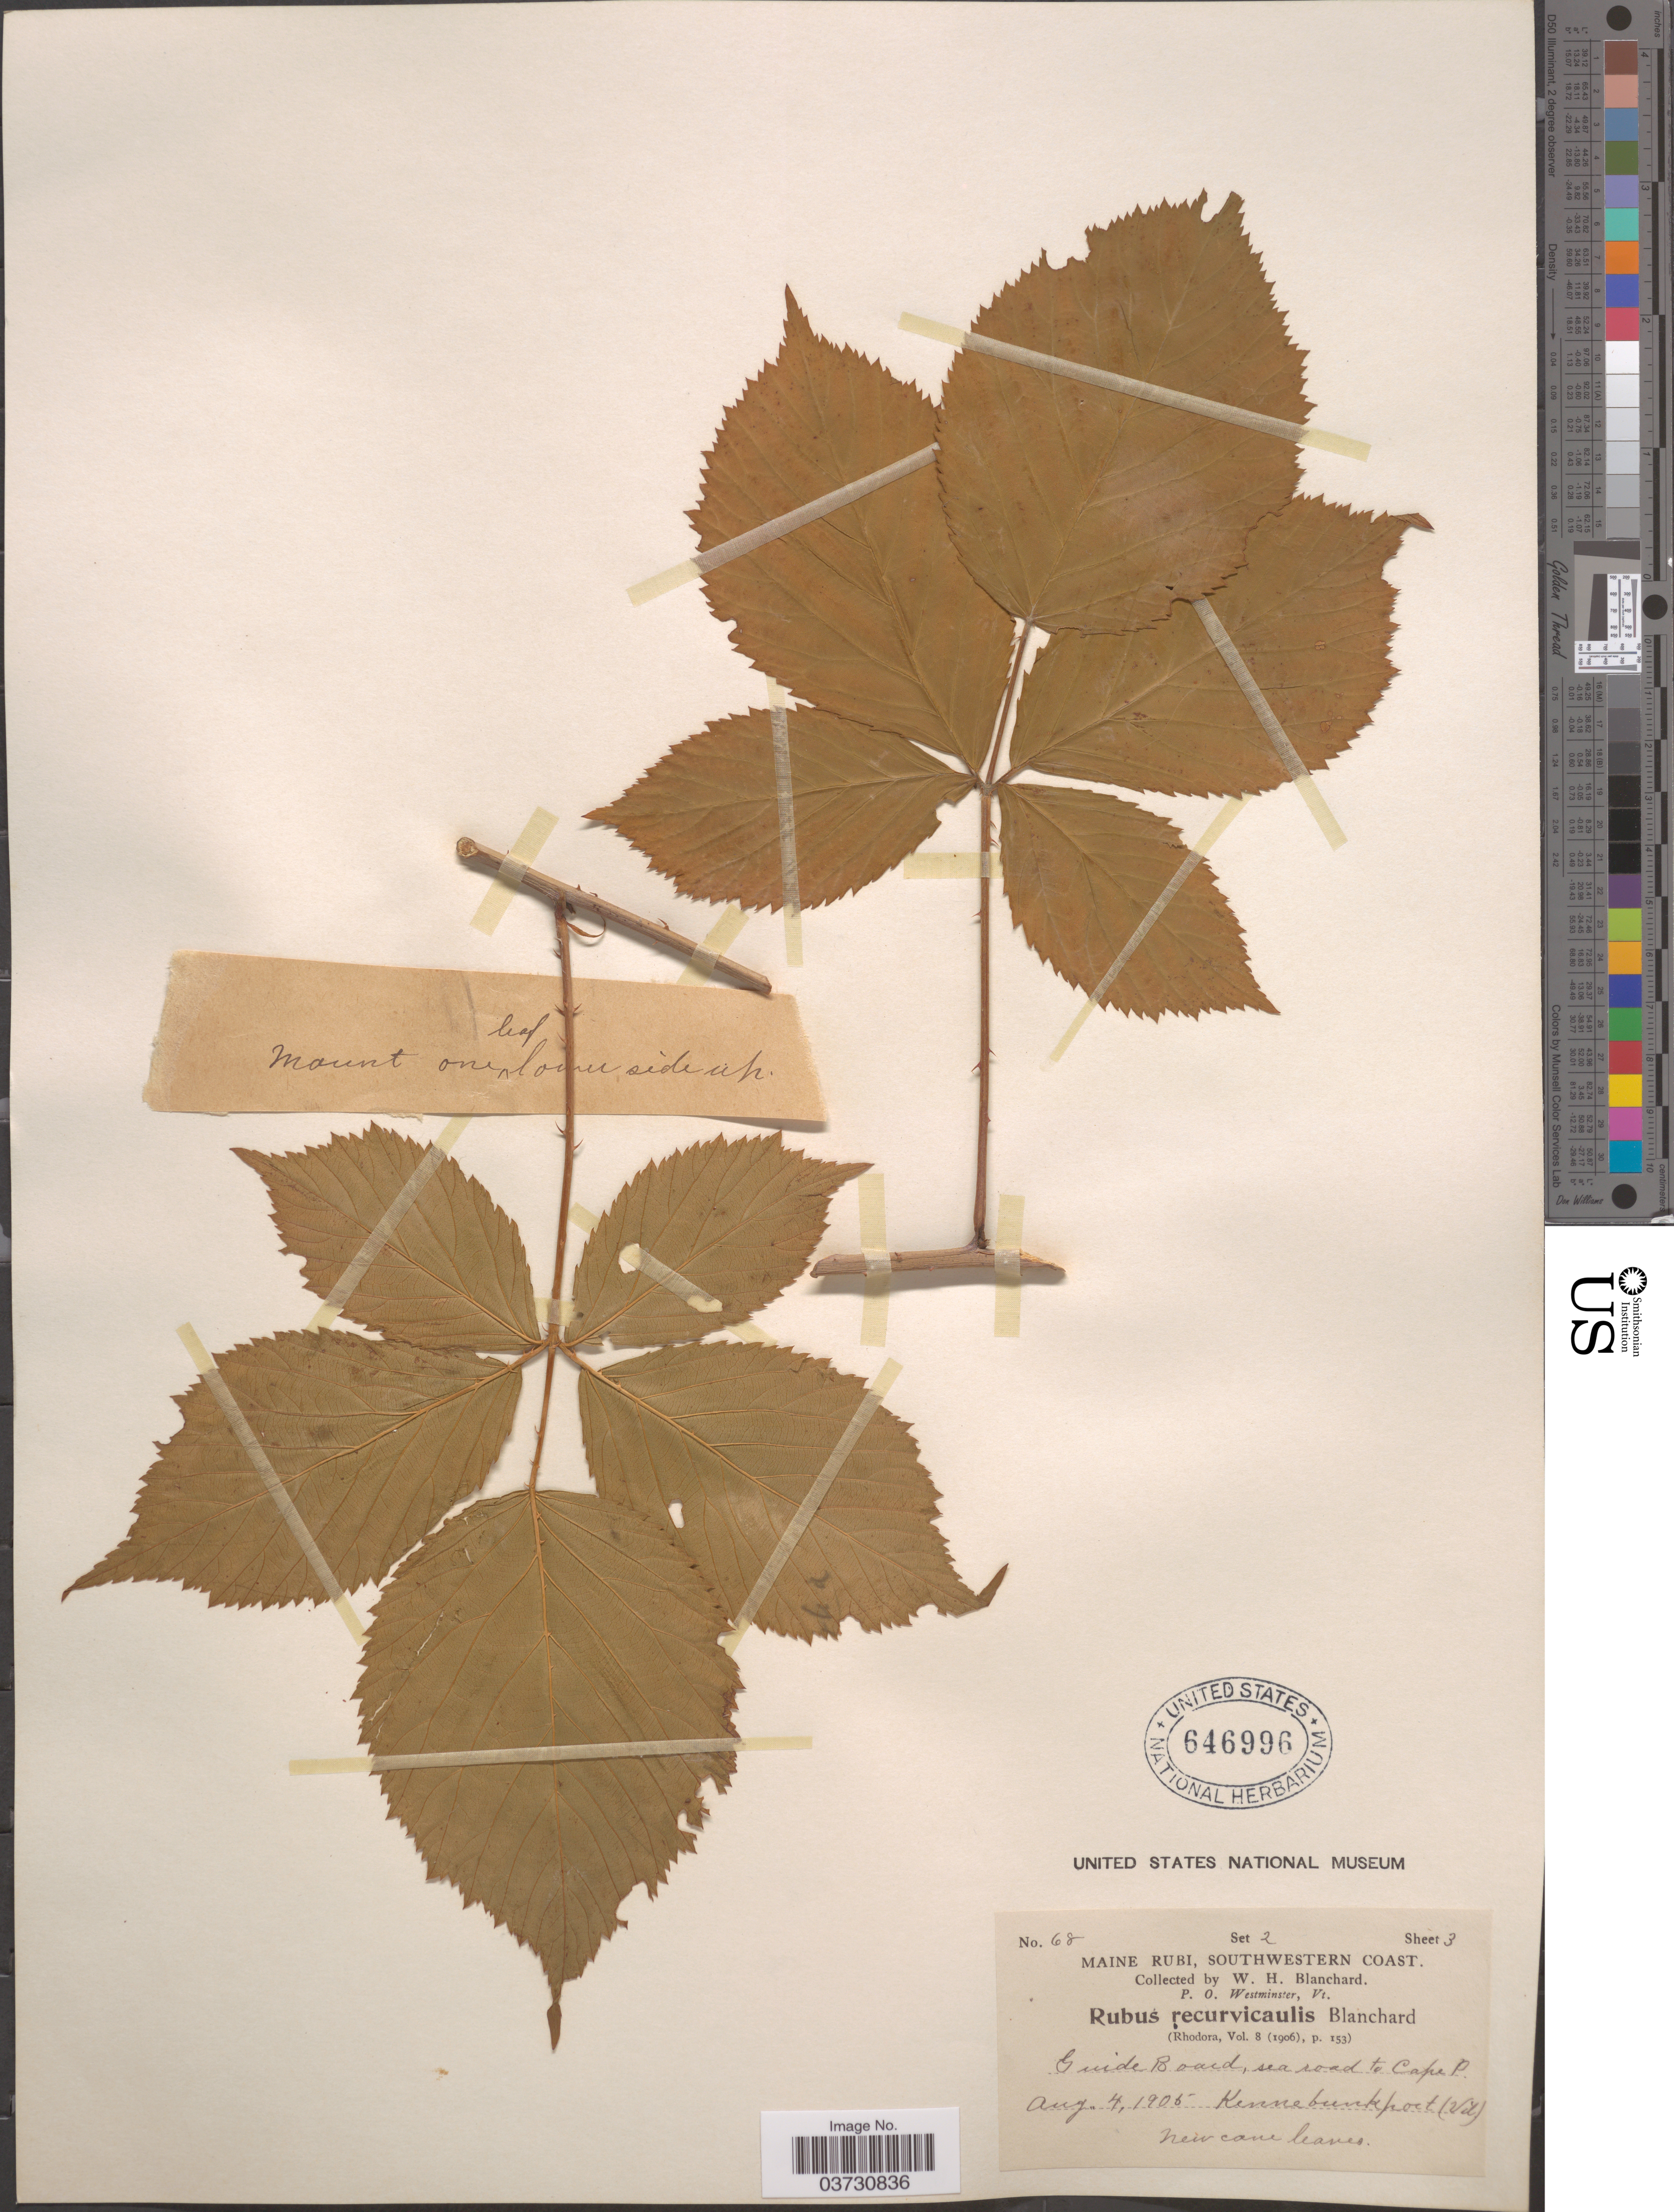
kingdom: Plantae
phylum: Tracheophyta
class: Magnoliopsida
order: Rosales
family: Rosaceae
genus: Rubus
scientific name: Rubus pergratus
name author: Blanch.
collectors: W. H. Blanchard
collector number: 68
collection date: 1905-08-04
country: United States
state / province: Maine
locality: Maine Rubi, Southwestern Coast. Guide Board, sea road to Cape P. Kennebunkport (Vil).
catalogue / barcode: US 646996